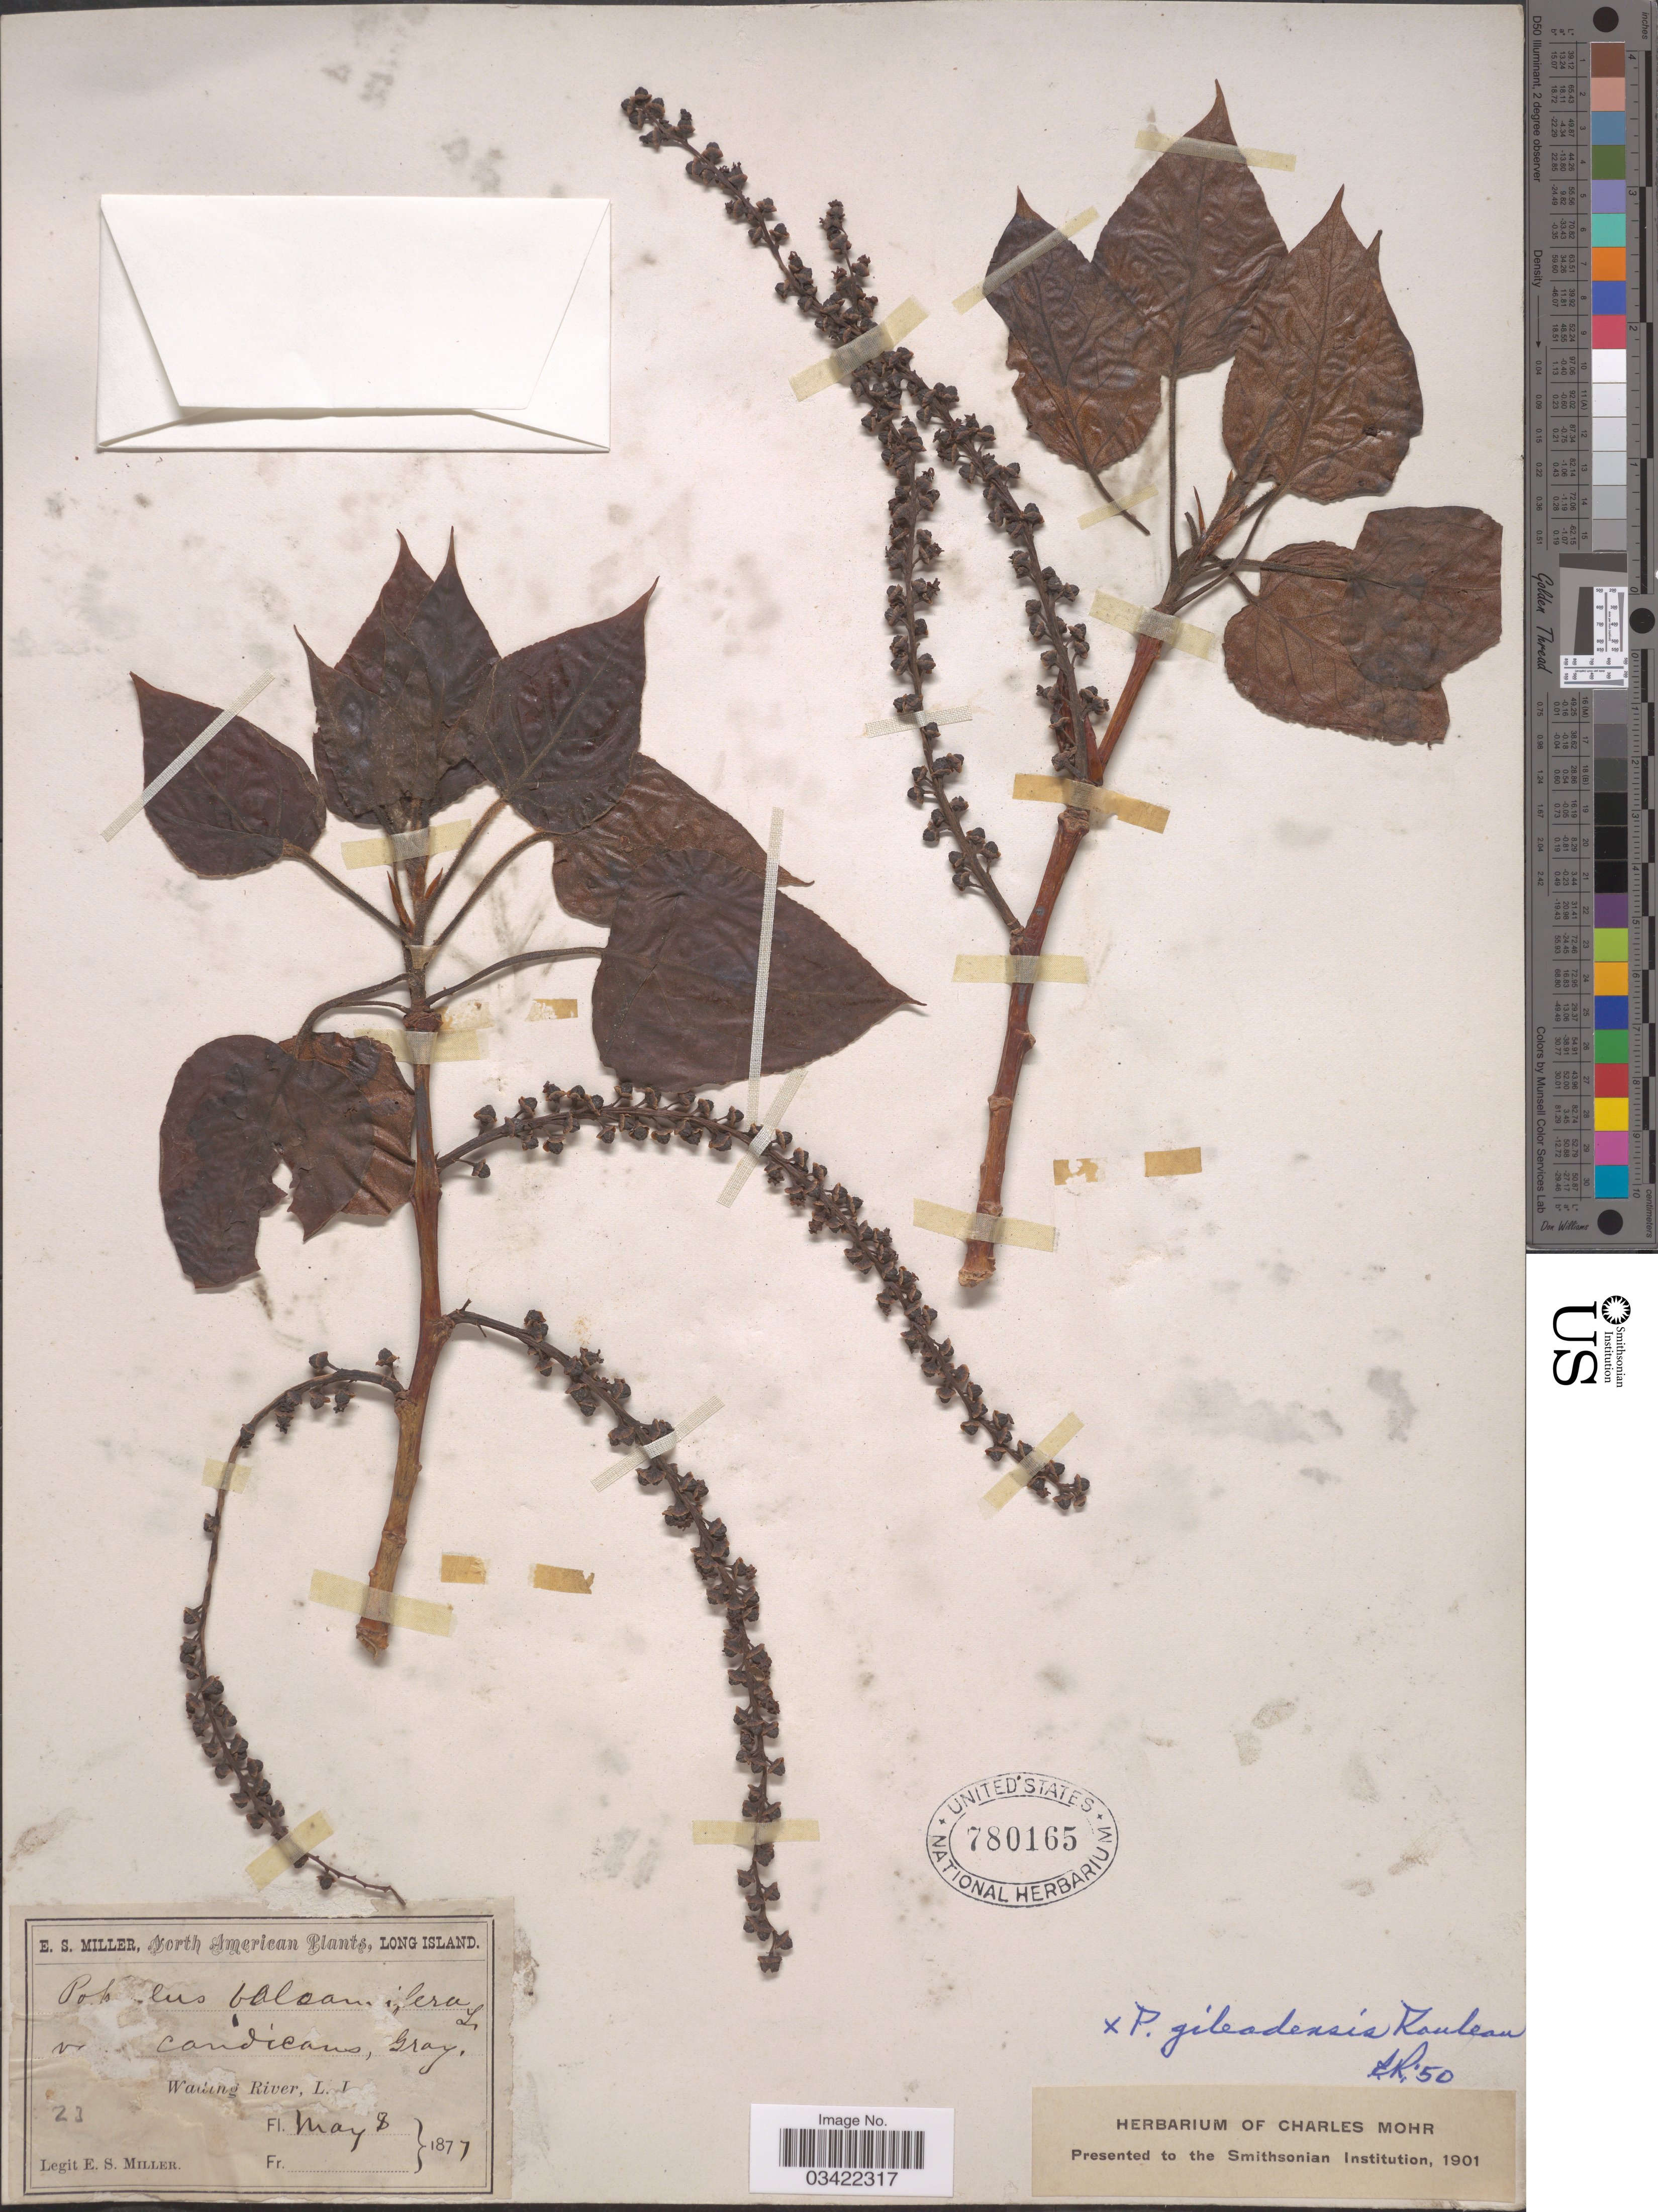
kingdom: Plantae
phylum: Tracheophyta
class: Magnoliopsida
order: Malpighiales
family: Salicaceae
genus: Populus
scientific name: Populus x jackii 'Balm of Gilead'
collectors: E. S. Miller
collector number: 23?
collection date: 1877-05-08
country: United States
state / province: New York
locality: Wading River, Long Island.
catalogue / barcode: US 780165